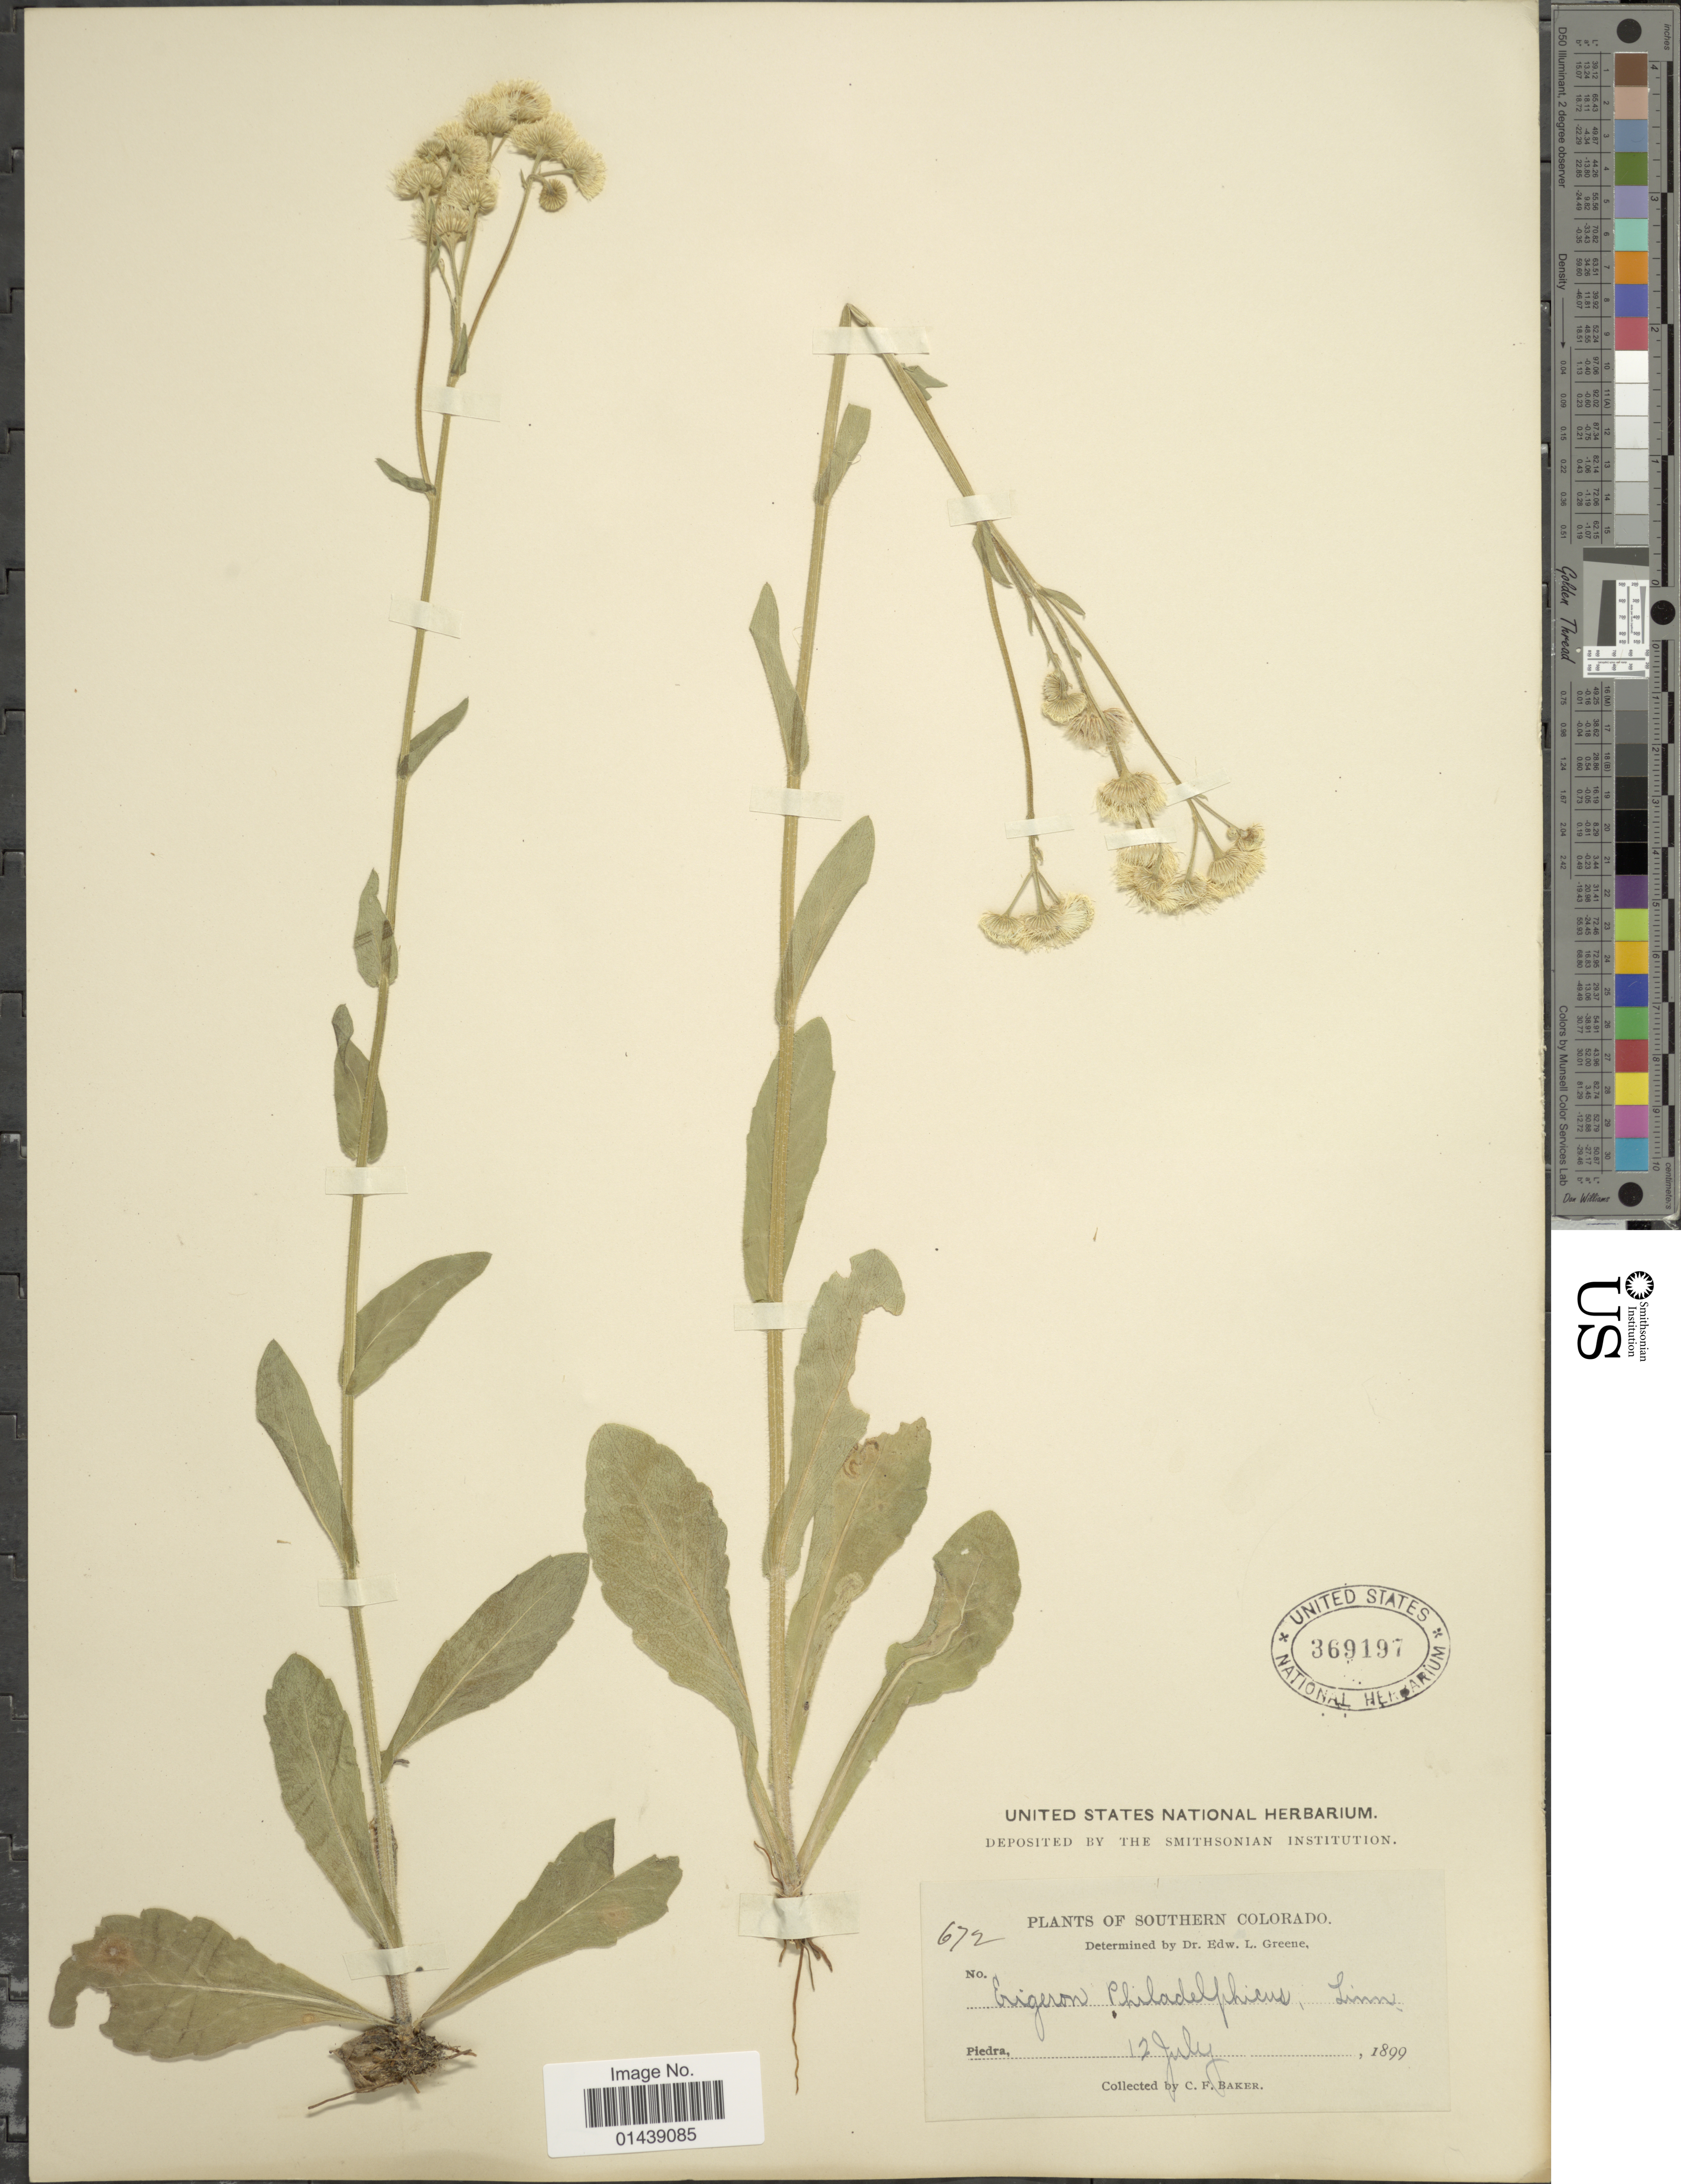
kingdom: Plantae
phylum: Tracheophyta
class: Magnoliopsida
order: Asterales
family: Asteraceae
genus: Erigeron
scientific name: Erigeron philadelphicus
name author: L.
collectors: C. F. Baker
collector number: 672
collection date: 1899-07-12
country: United States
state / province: Colorado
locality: Southern Colorado. Piedra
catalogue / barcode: US 369197